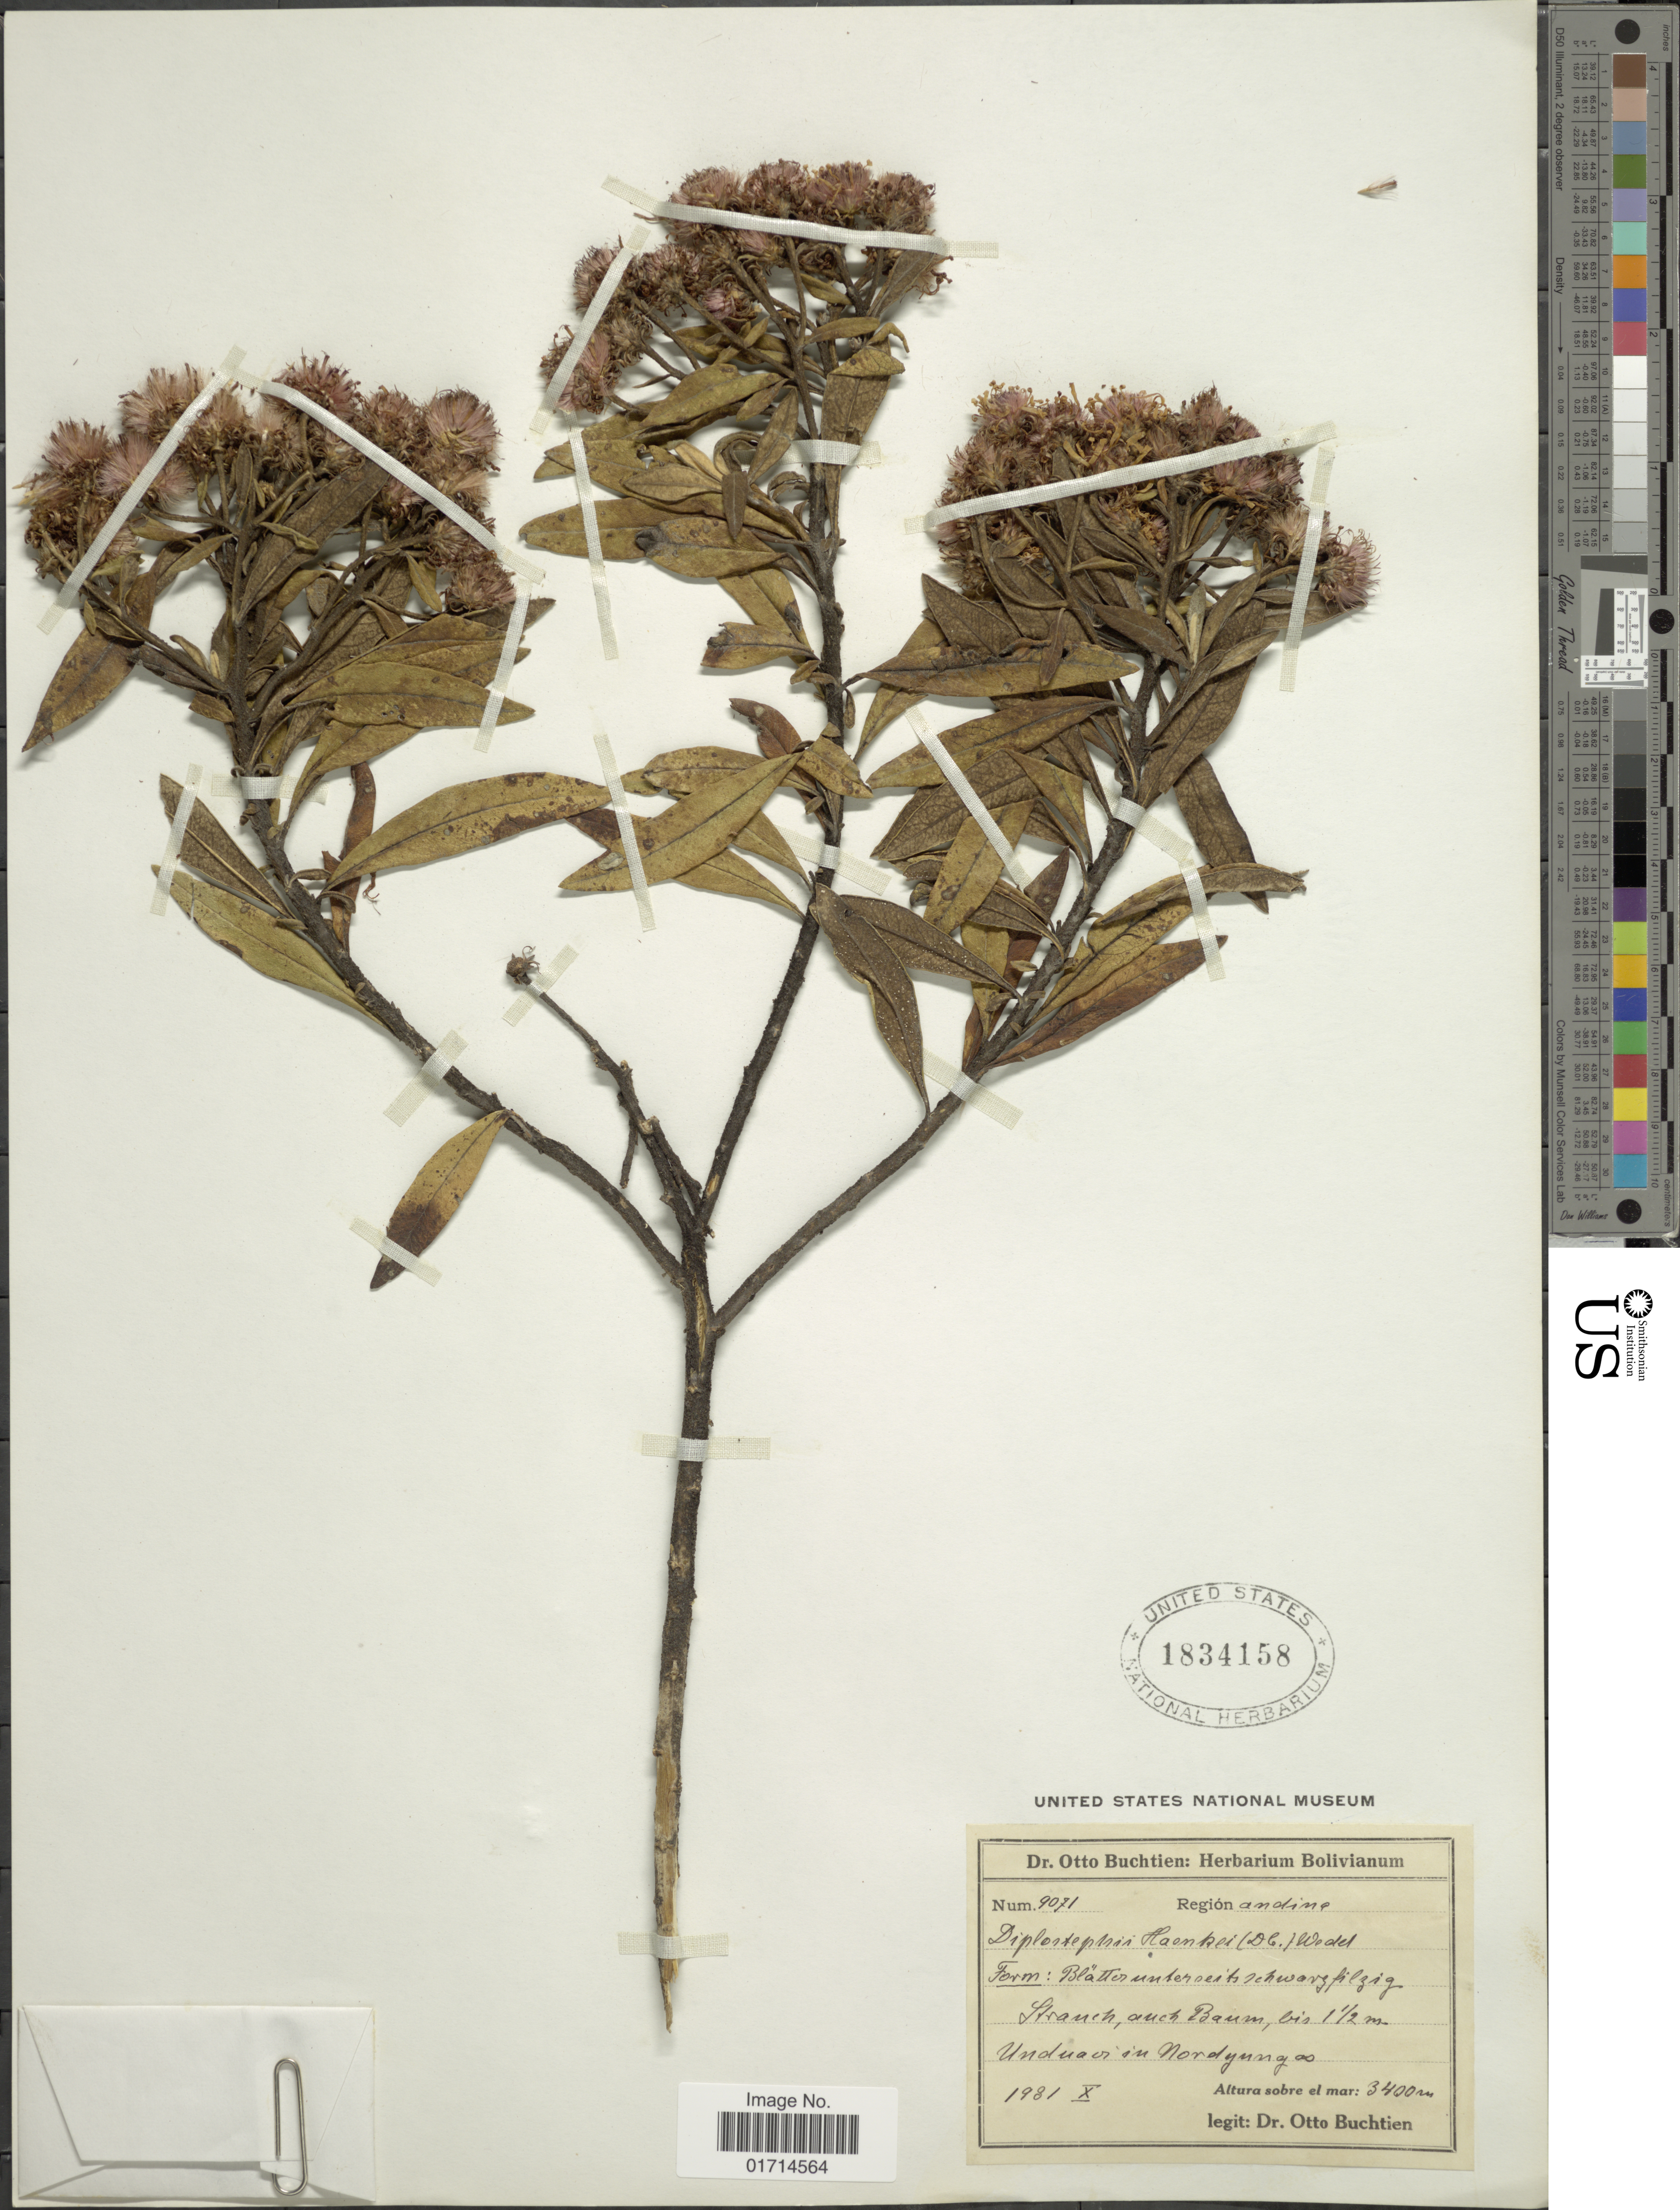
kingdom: Plantae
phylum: Tracheophyta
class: Magnoliopsida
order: Asterales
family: Asteraceae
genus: Diplostephium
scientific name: Diplostephium haenkei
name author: (DC.) Wedd.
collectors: O. Buchtien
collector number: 9071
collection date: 1981-10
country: Bolivia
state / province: La Paz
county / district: Nor Yungas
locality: Region andina, Unduavi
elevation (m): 3400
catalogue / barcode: US 1834158